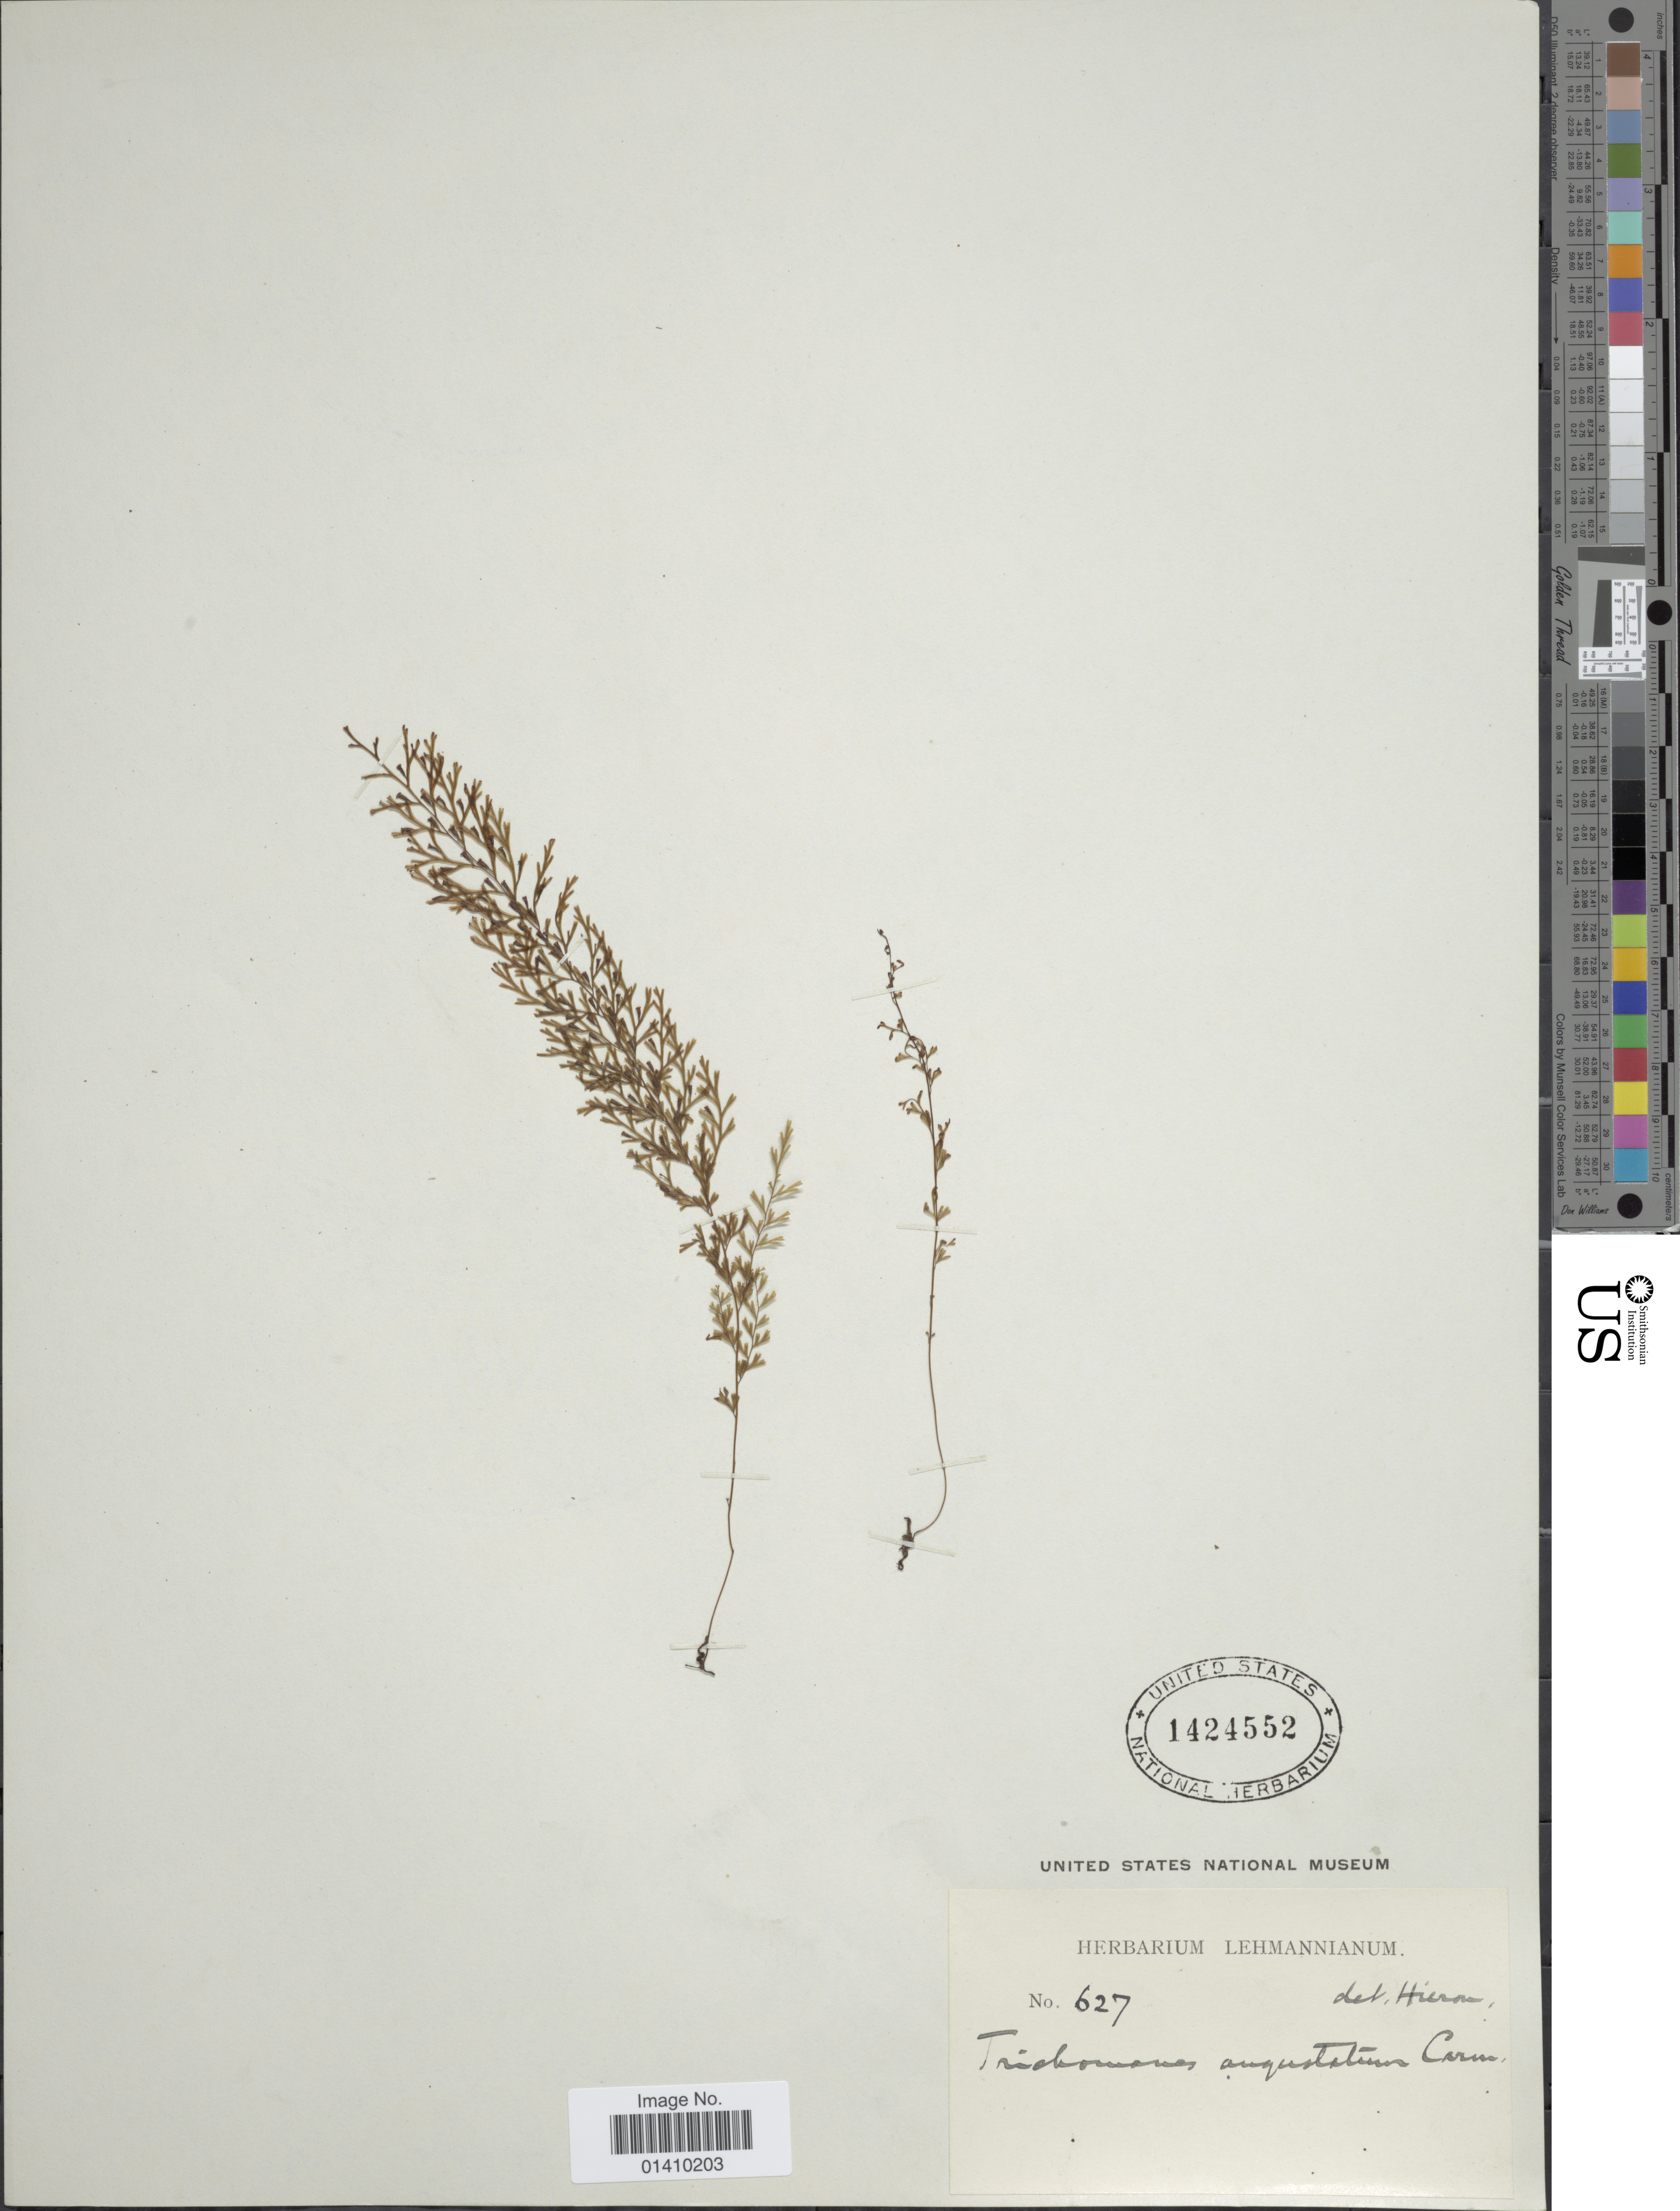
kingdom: Plantae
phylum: Tracheophyta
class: Polypodiopsida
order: Hymenophyllales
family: Hymenophyllaceae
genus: Polyphlebium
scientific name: Polyphlebium tenerum (A. Spreng.) comb. ined., 2015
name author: (A. Spreng.)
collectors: ex herb. Lehmannianum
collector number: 627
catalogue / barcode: US 1424552